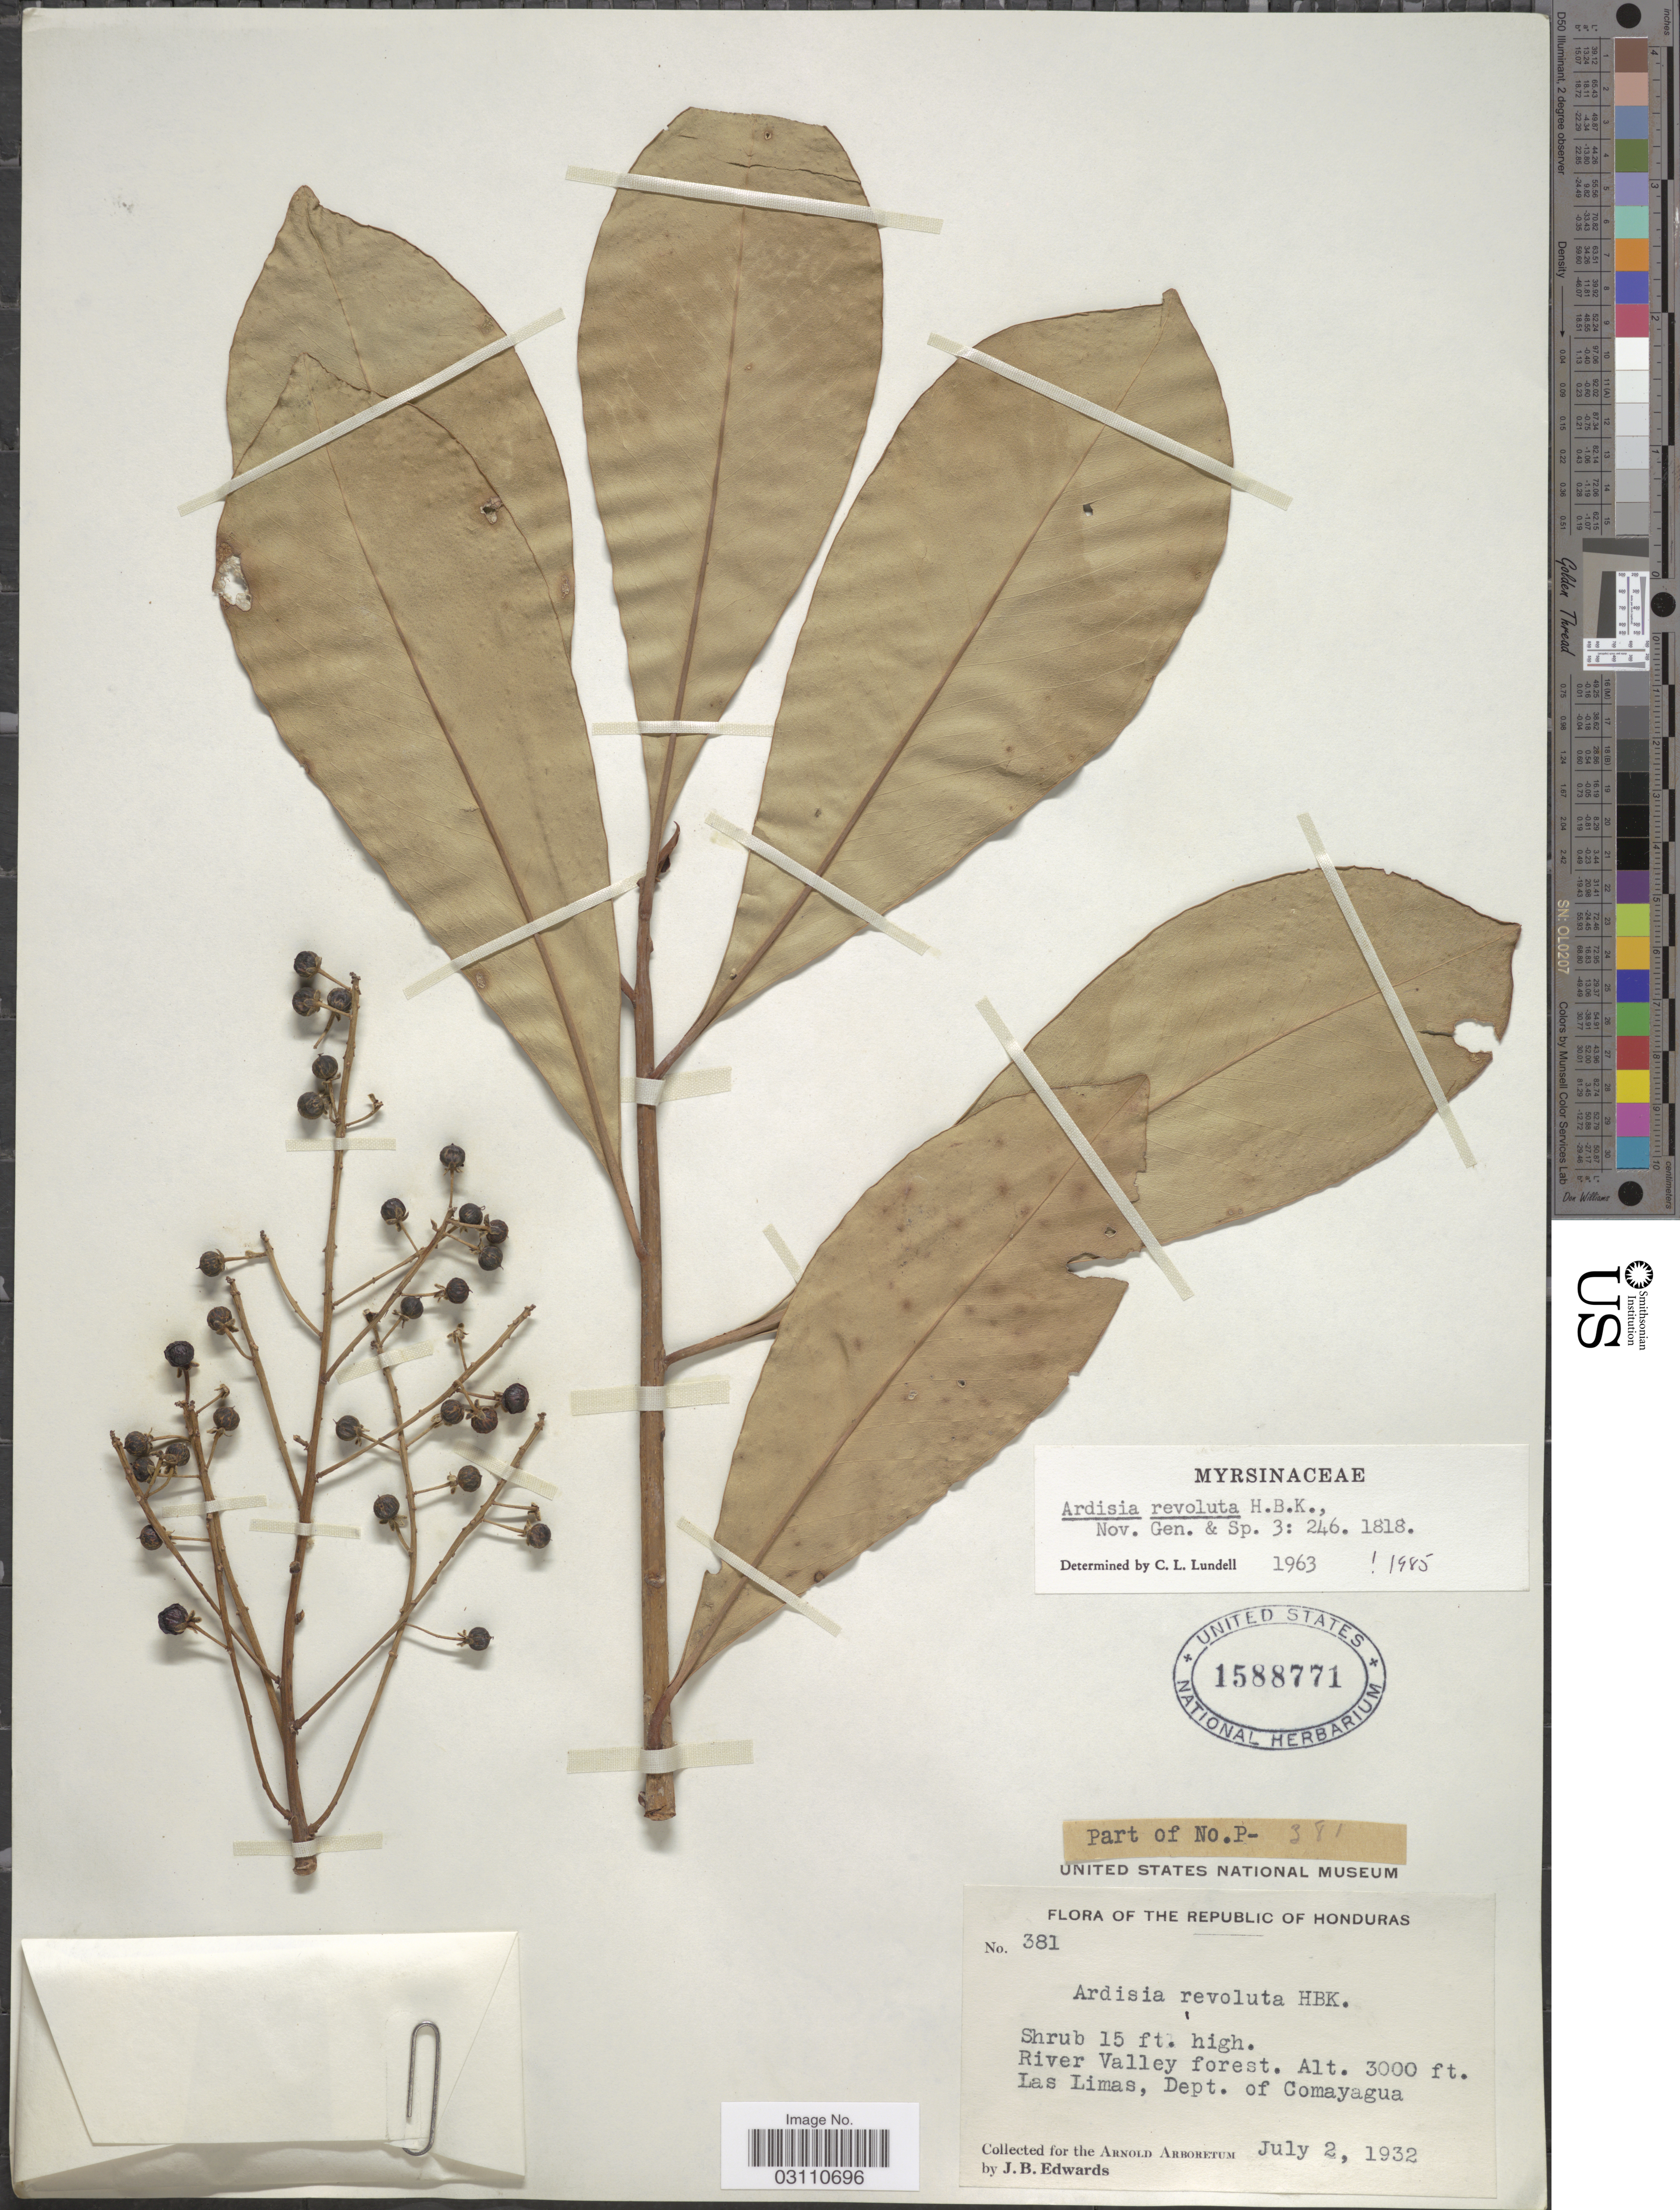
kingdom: Plantae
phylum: Tracheophyta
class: Magnoliopsida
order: Ericales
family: Primulaceae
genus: Ardisia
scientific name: Ardisia revoluta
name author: Kunth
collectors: J. B. Edwards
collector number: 381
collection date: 1932-07-02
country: Honduras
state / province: Comayagua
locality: River Valley forest. Las Limas, Dept. of Comayagua.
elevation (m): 914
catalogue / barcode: US 1588771